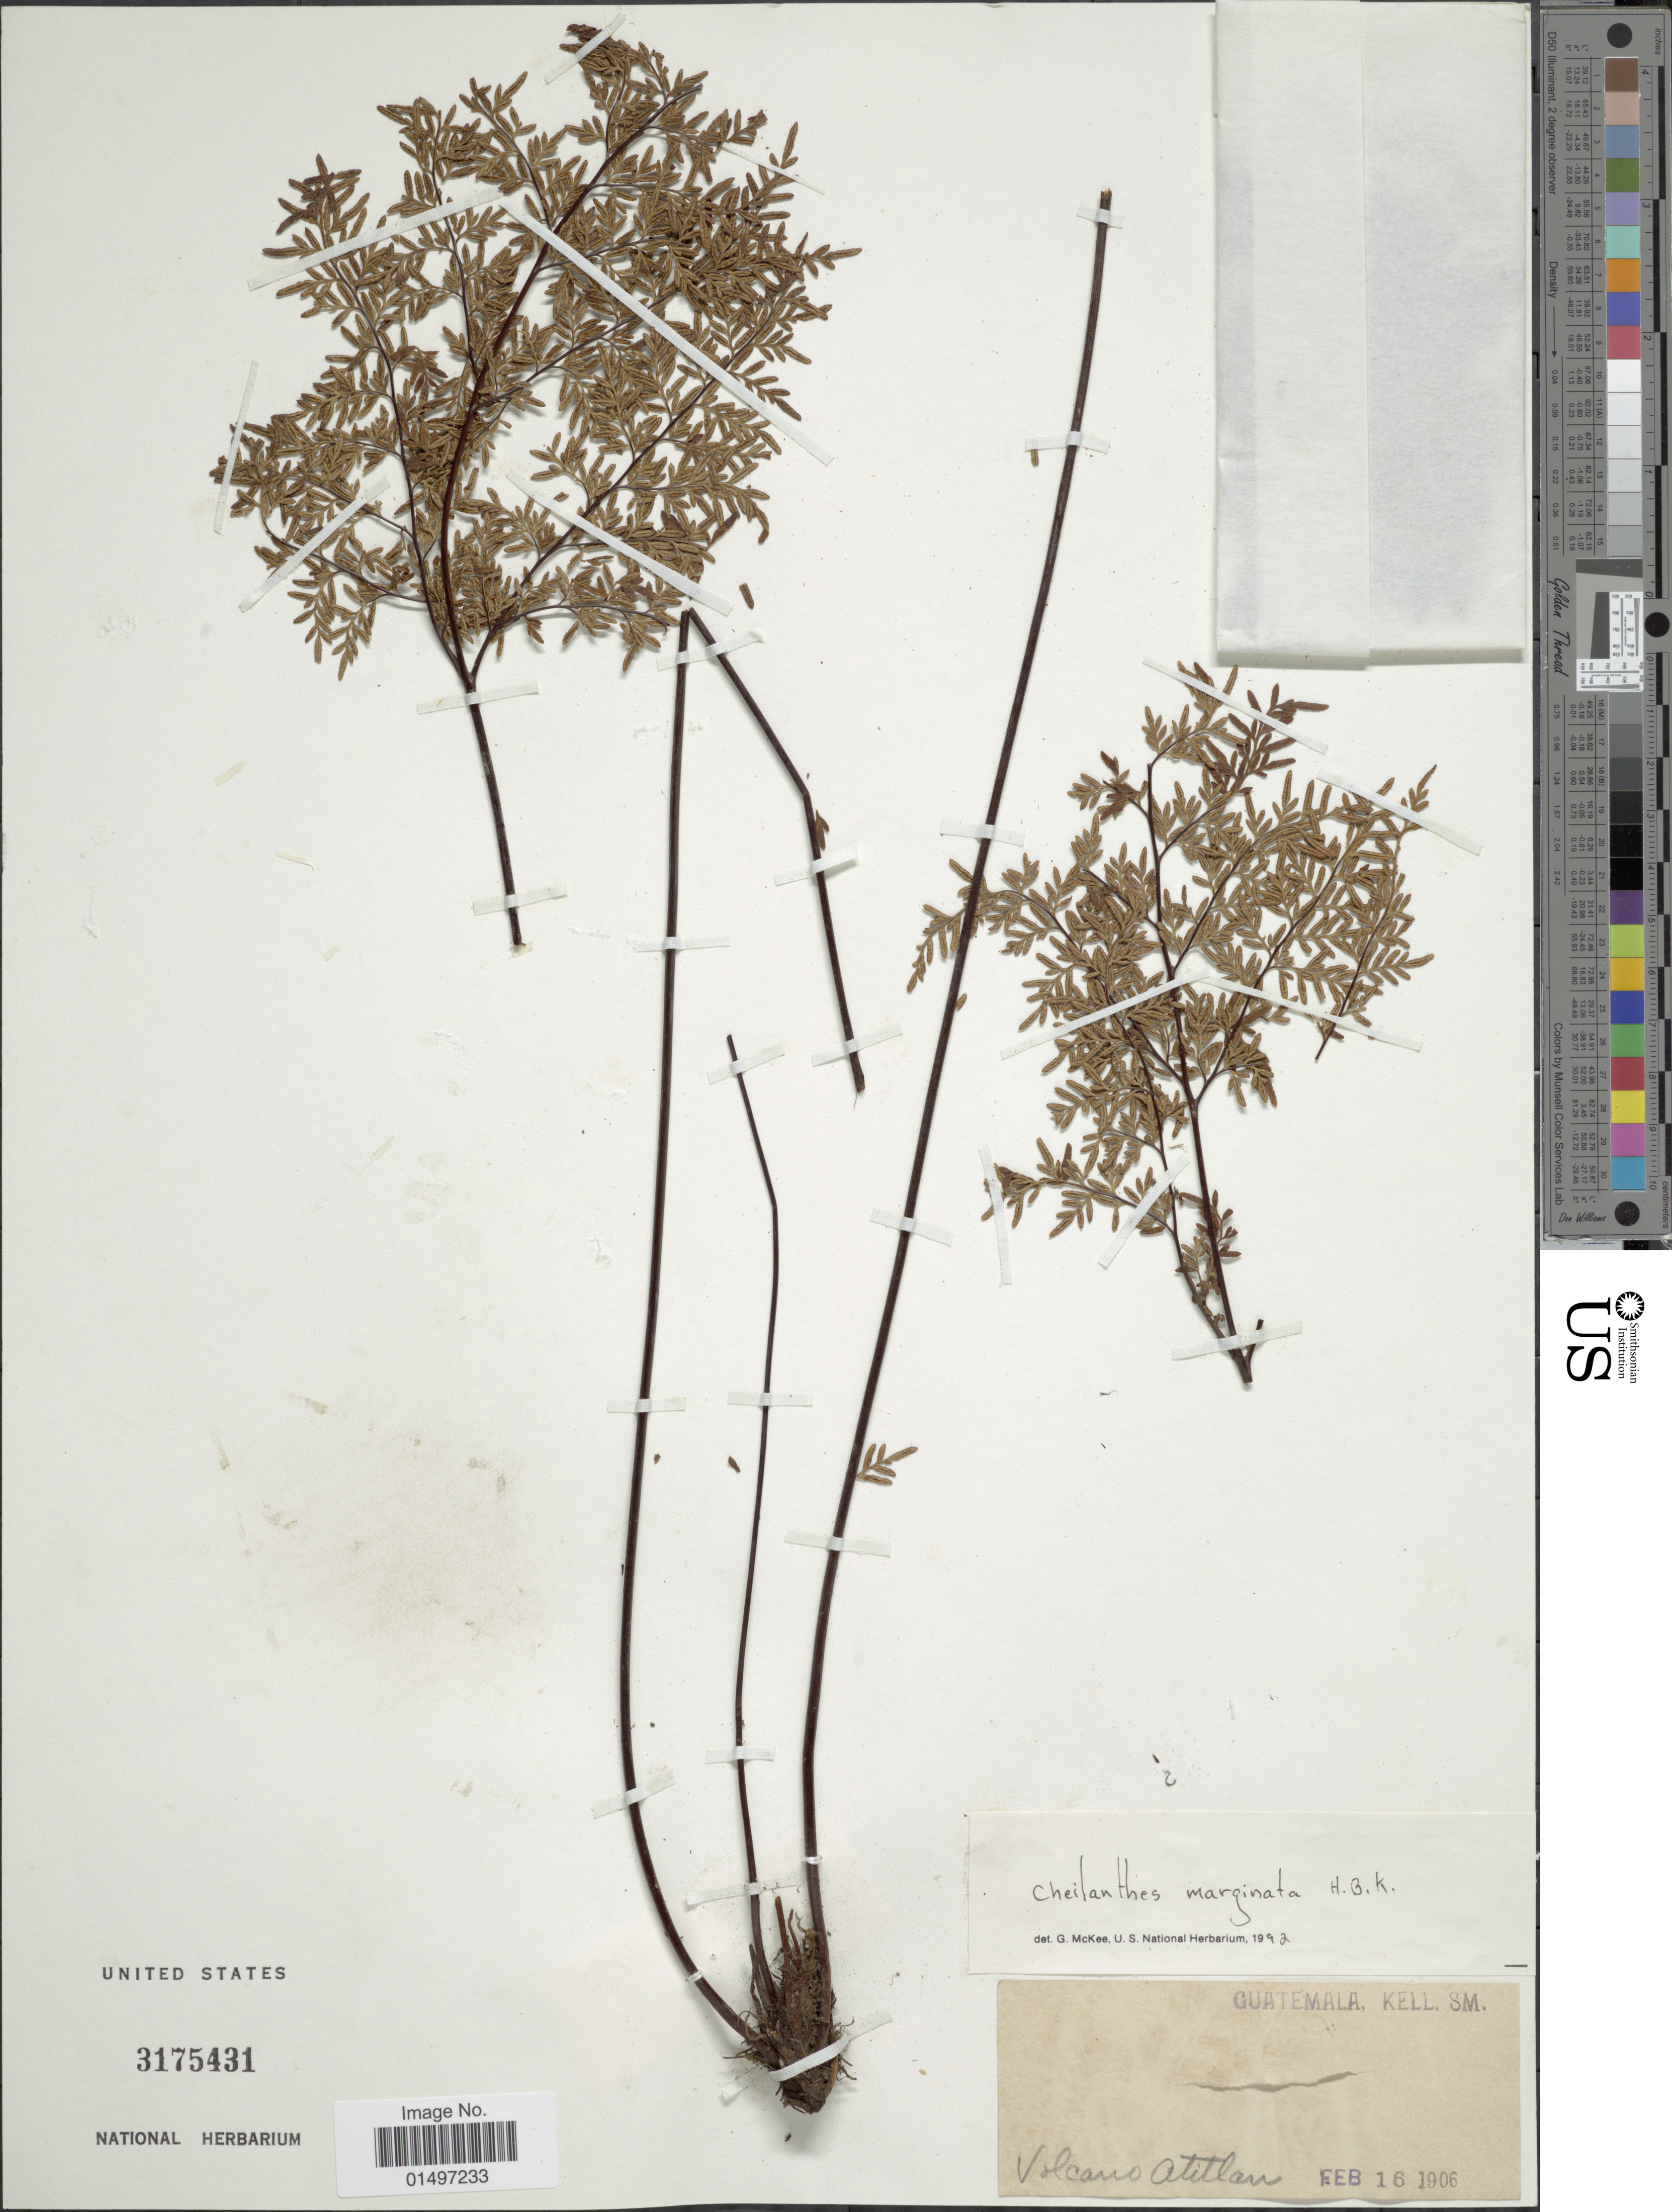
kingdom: Plantae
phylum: Tracheophyta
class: Polypodiopsida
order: Polypodiales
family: Pteridaceae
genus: Gaga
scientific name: Gaga marginata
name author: (Kunth) Fay W. Li & Windham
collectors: W. A. Kellerman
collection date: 1906-02-16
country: Guatemala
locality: Kell. SM. Volcano Atitlan.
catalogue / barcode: US 3175431